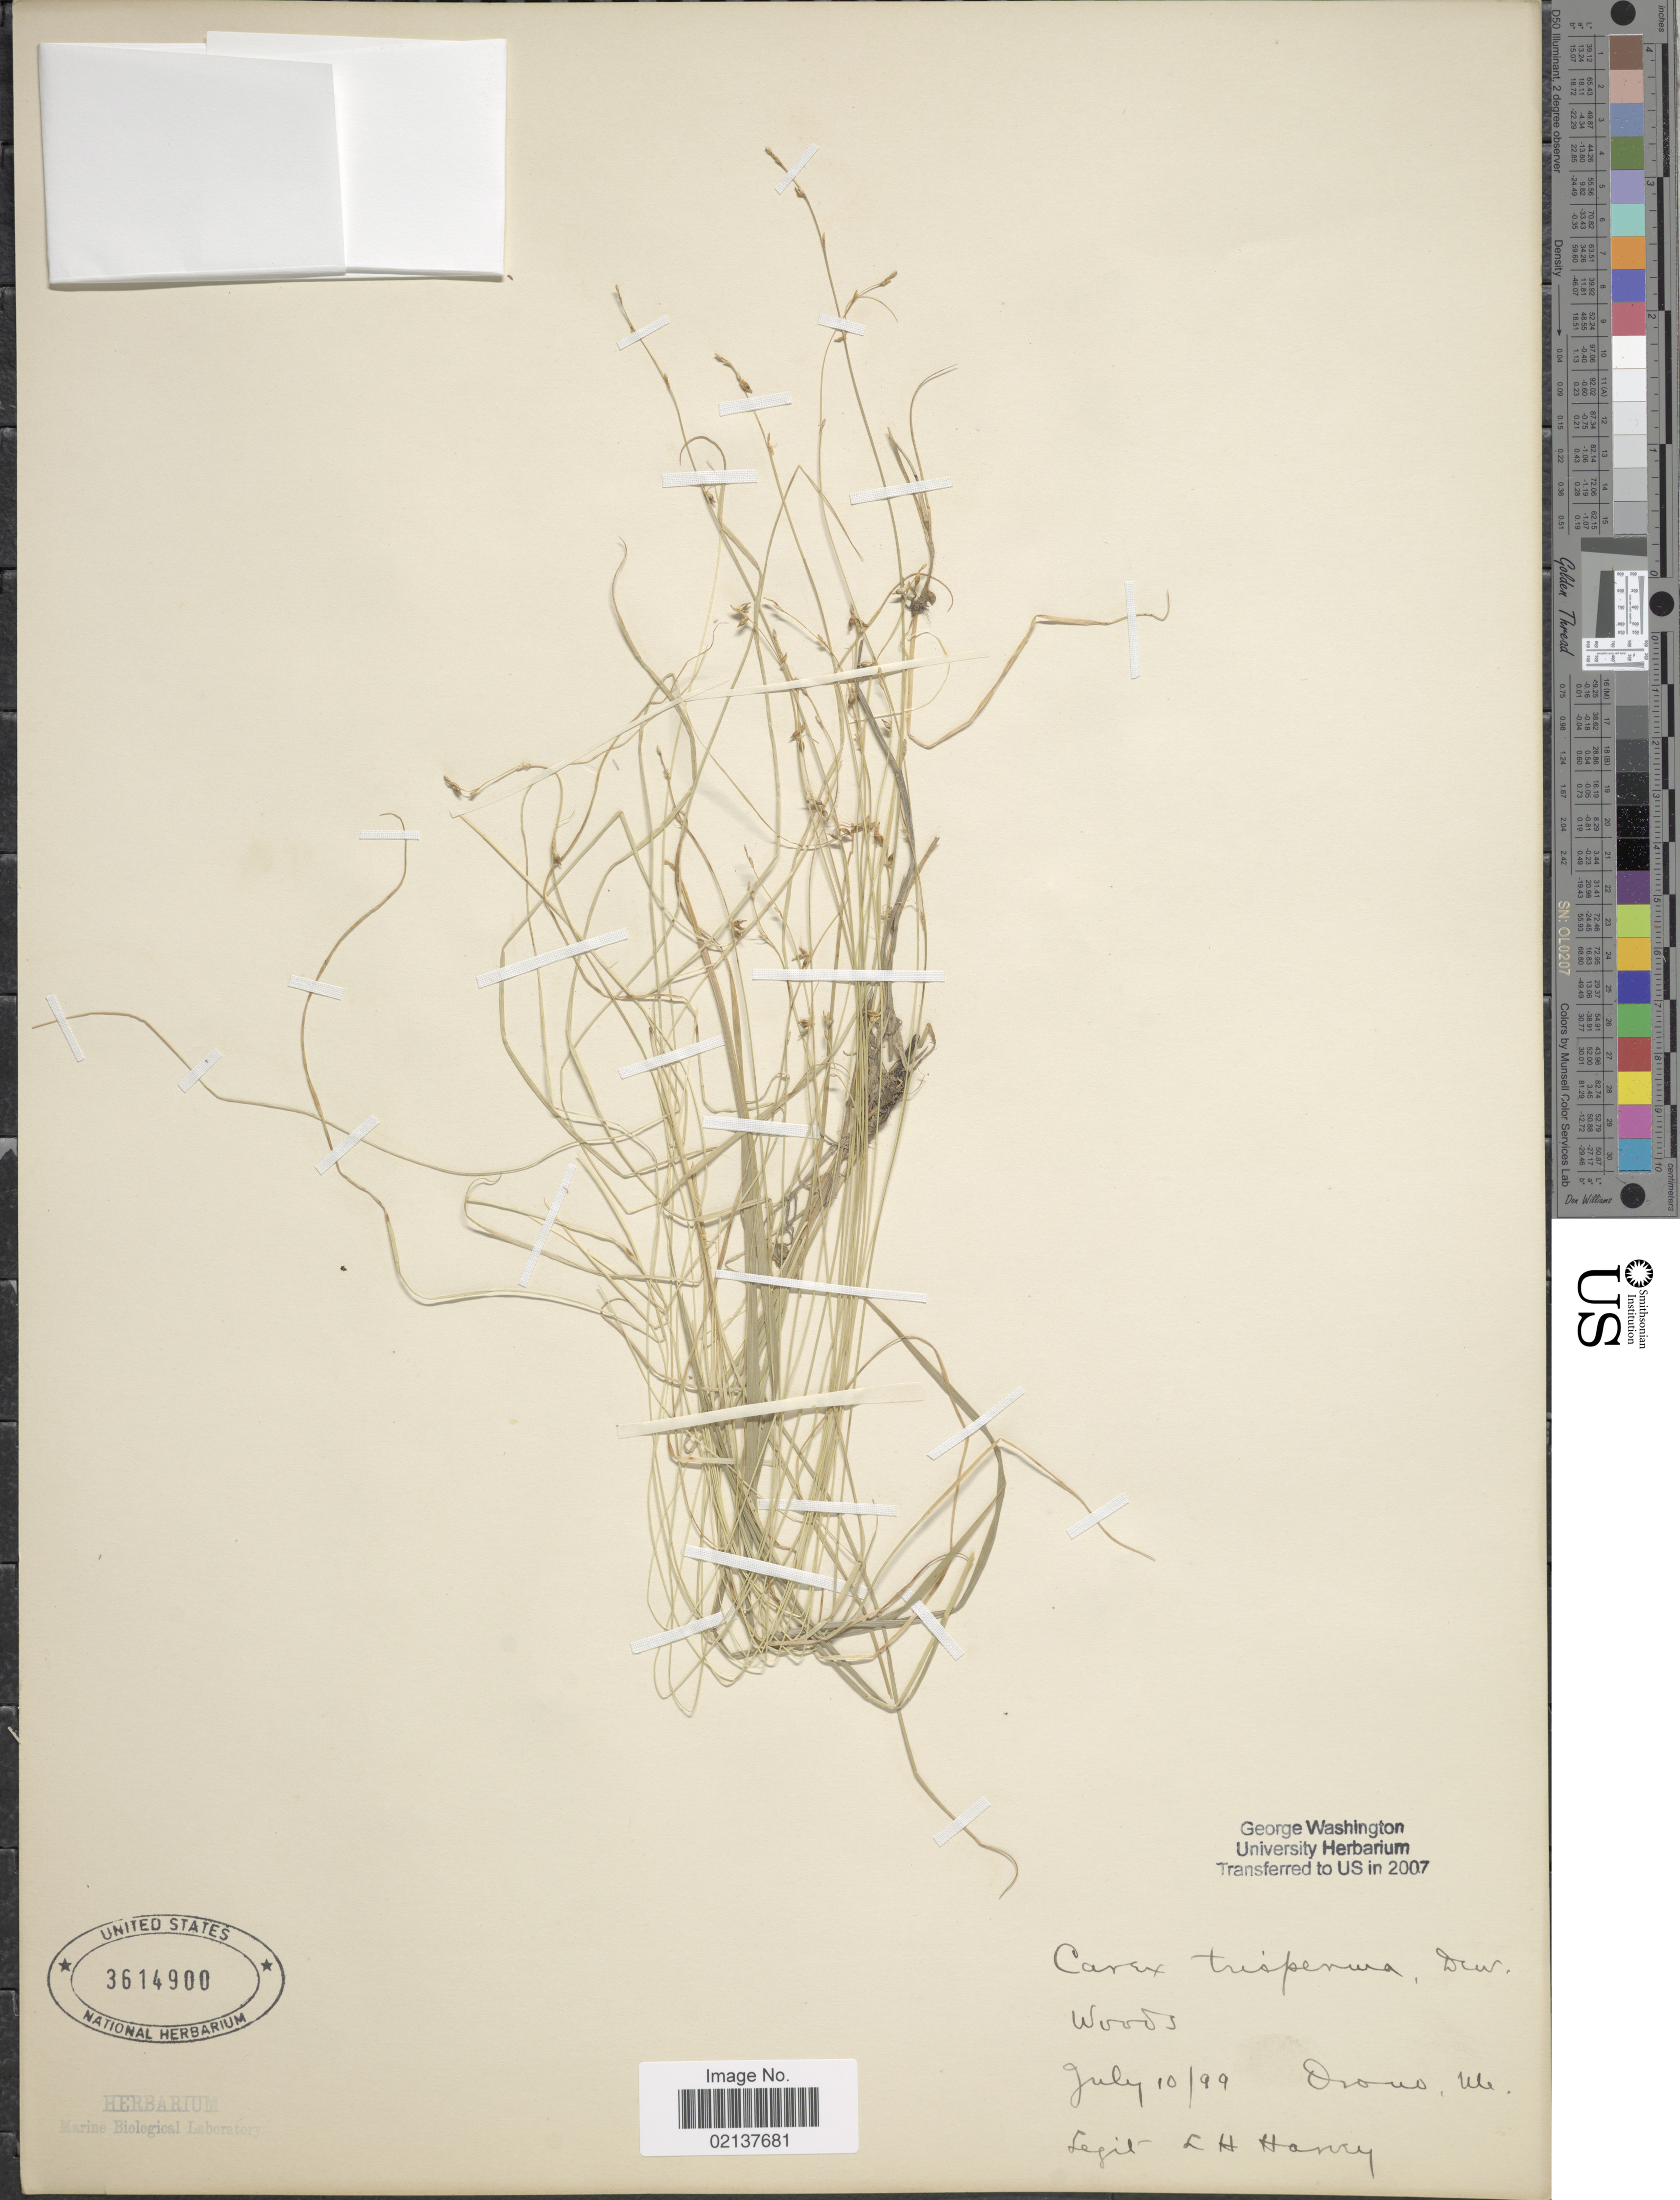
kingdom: Plantae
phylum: Tracheophyta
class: Liliopsida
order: Poales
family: Cyperaceae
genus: Carex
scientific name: Carex trisperma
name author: Dewey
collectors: L. Hanry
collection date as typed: Transcribed d/m/y: 10/7/99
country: United States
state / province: Maine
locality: Orono,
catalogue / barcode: US 3614900